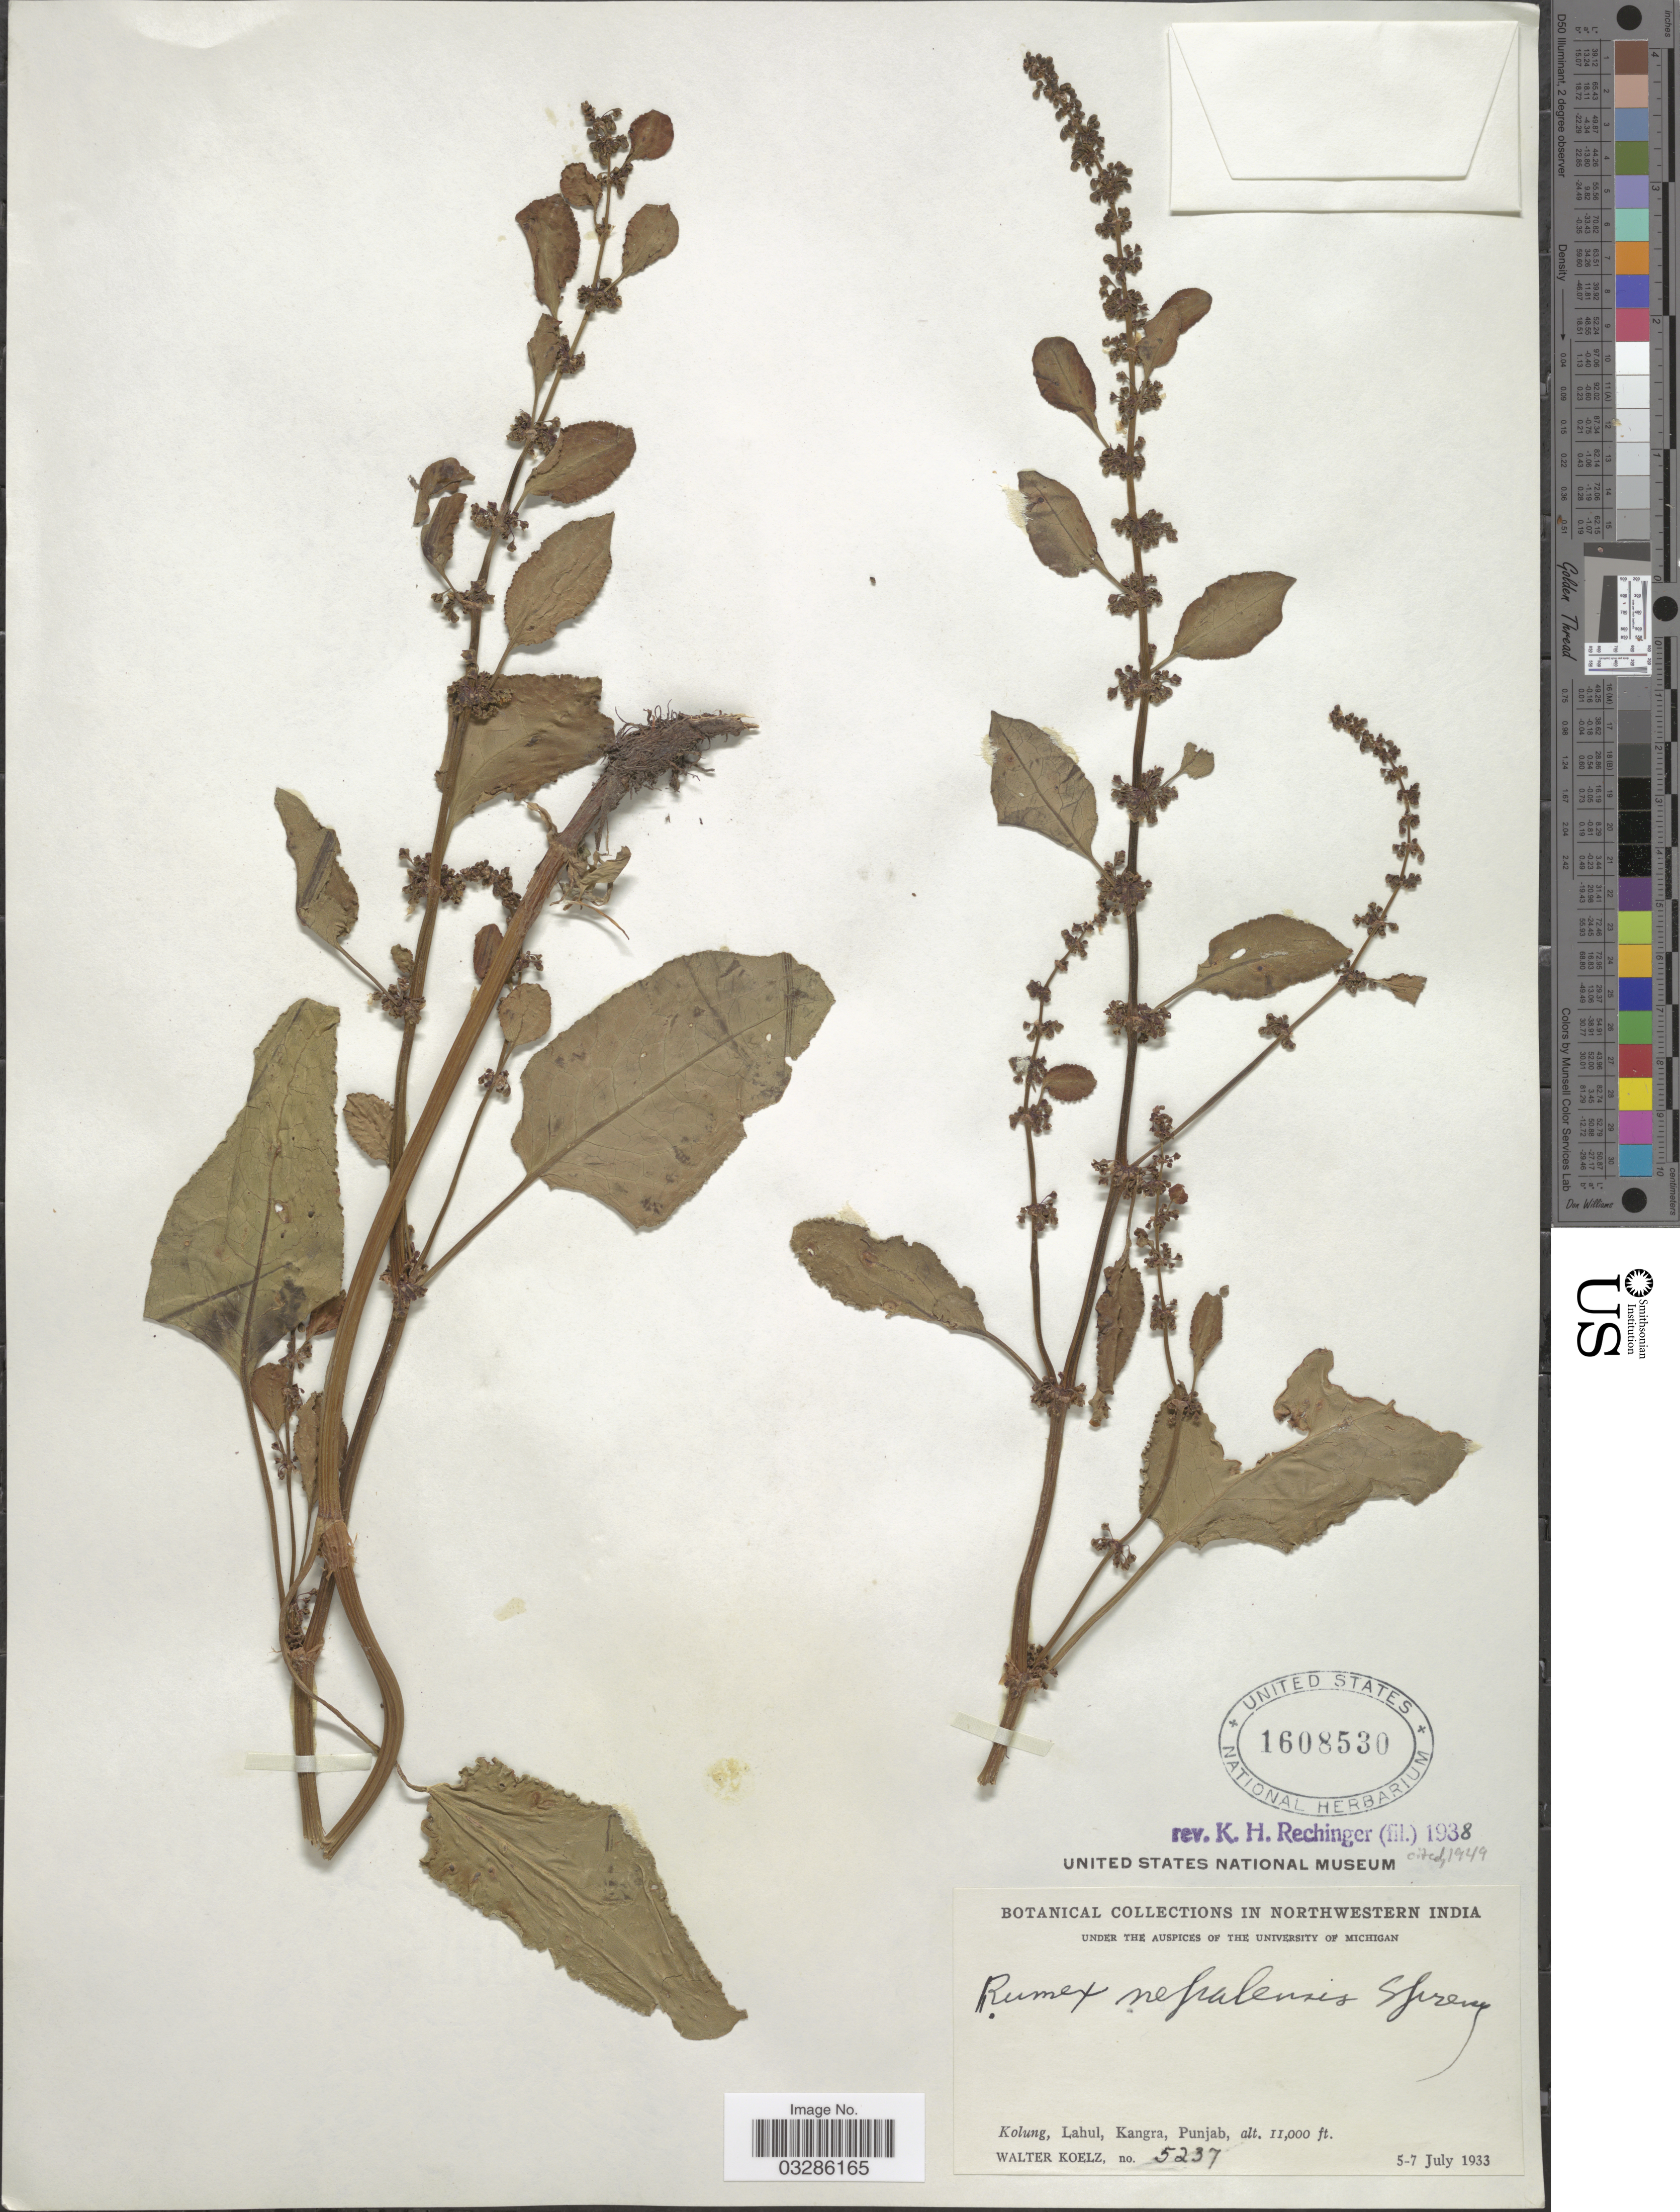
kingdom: Plantae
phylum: Tracheophyta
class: Magnoliopsida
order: Caryophyllales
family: Polygonaceae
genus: Rumex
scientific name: Rumex nepalensis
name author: Spreng.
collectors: W. N. Koelz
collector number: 5237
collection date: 1933-07-05/1933-07-07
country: India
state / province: Punjab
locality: Northwestern India. Kolung, Lahul, Kangra, Punjab.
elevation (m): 3353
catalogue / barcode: US 1608530